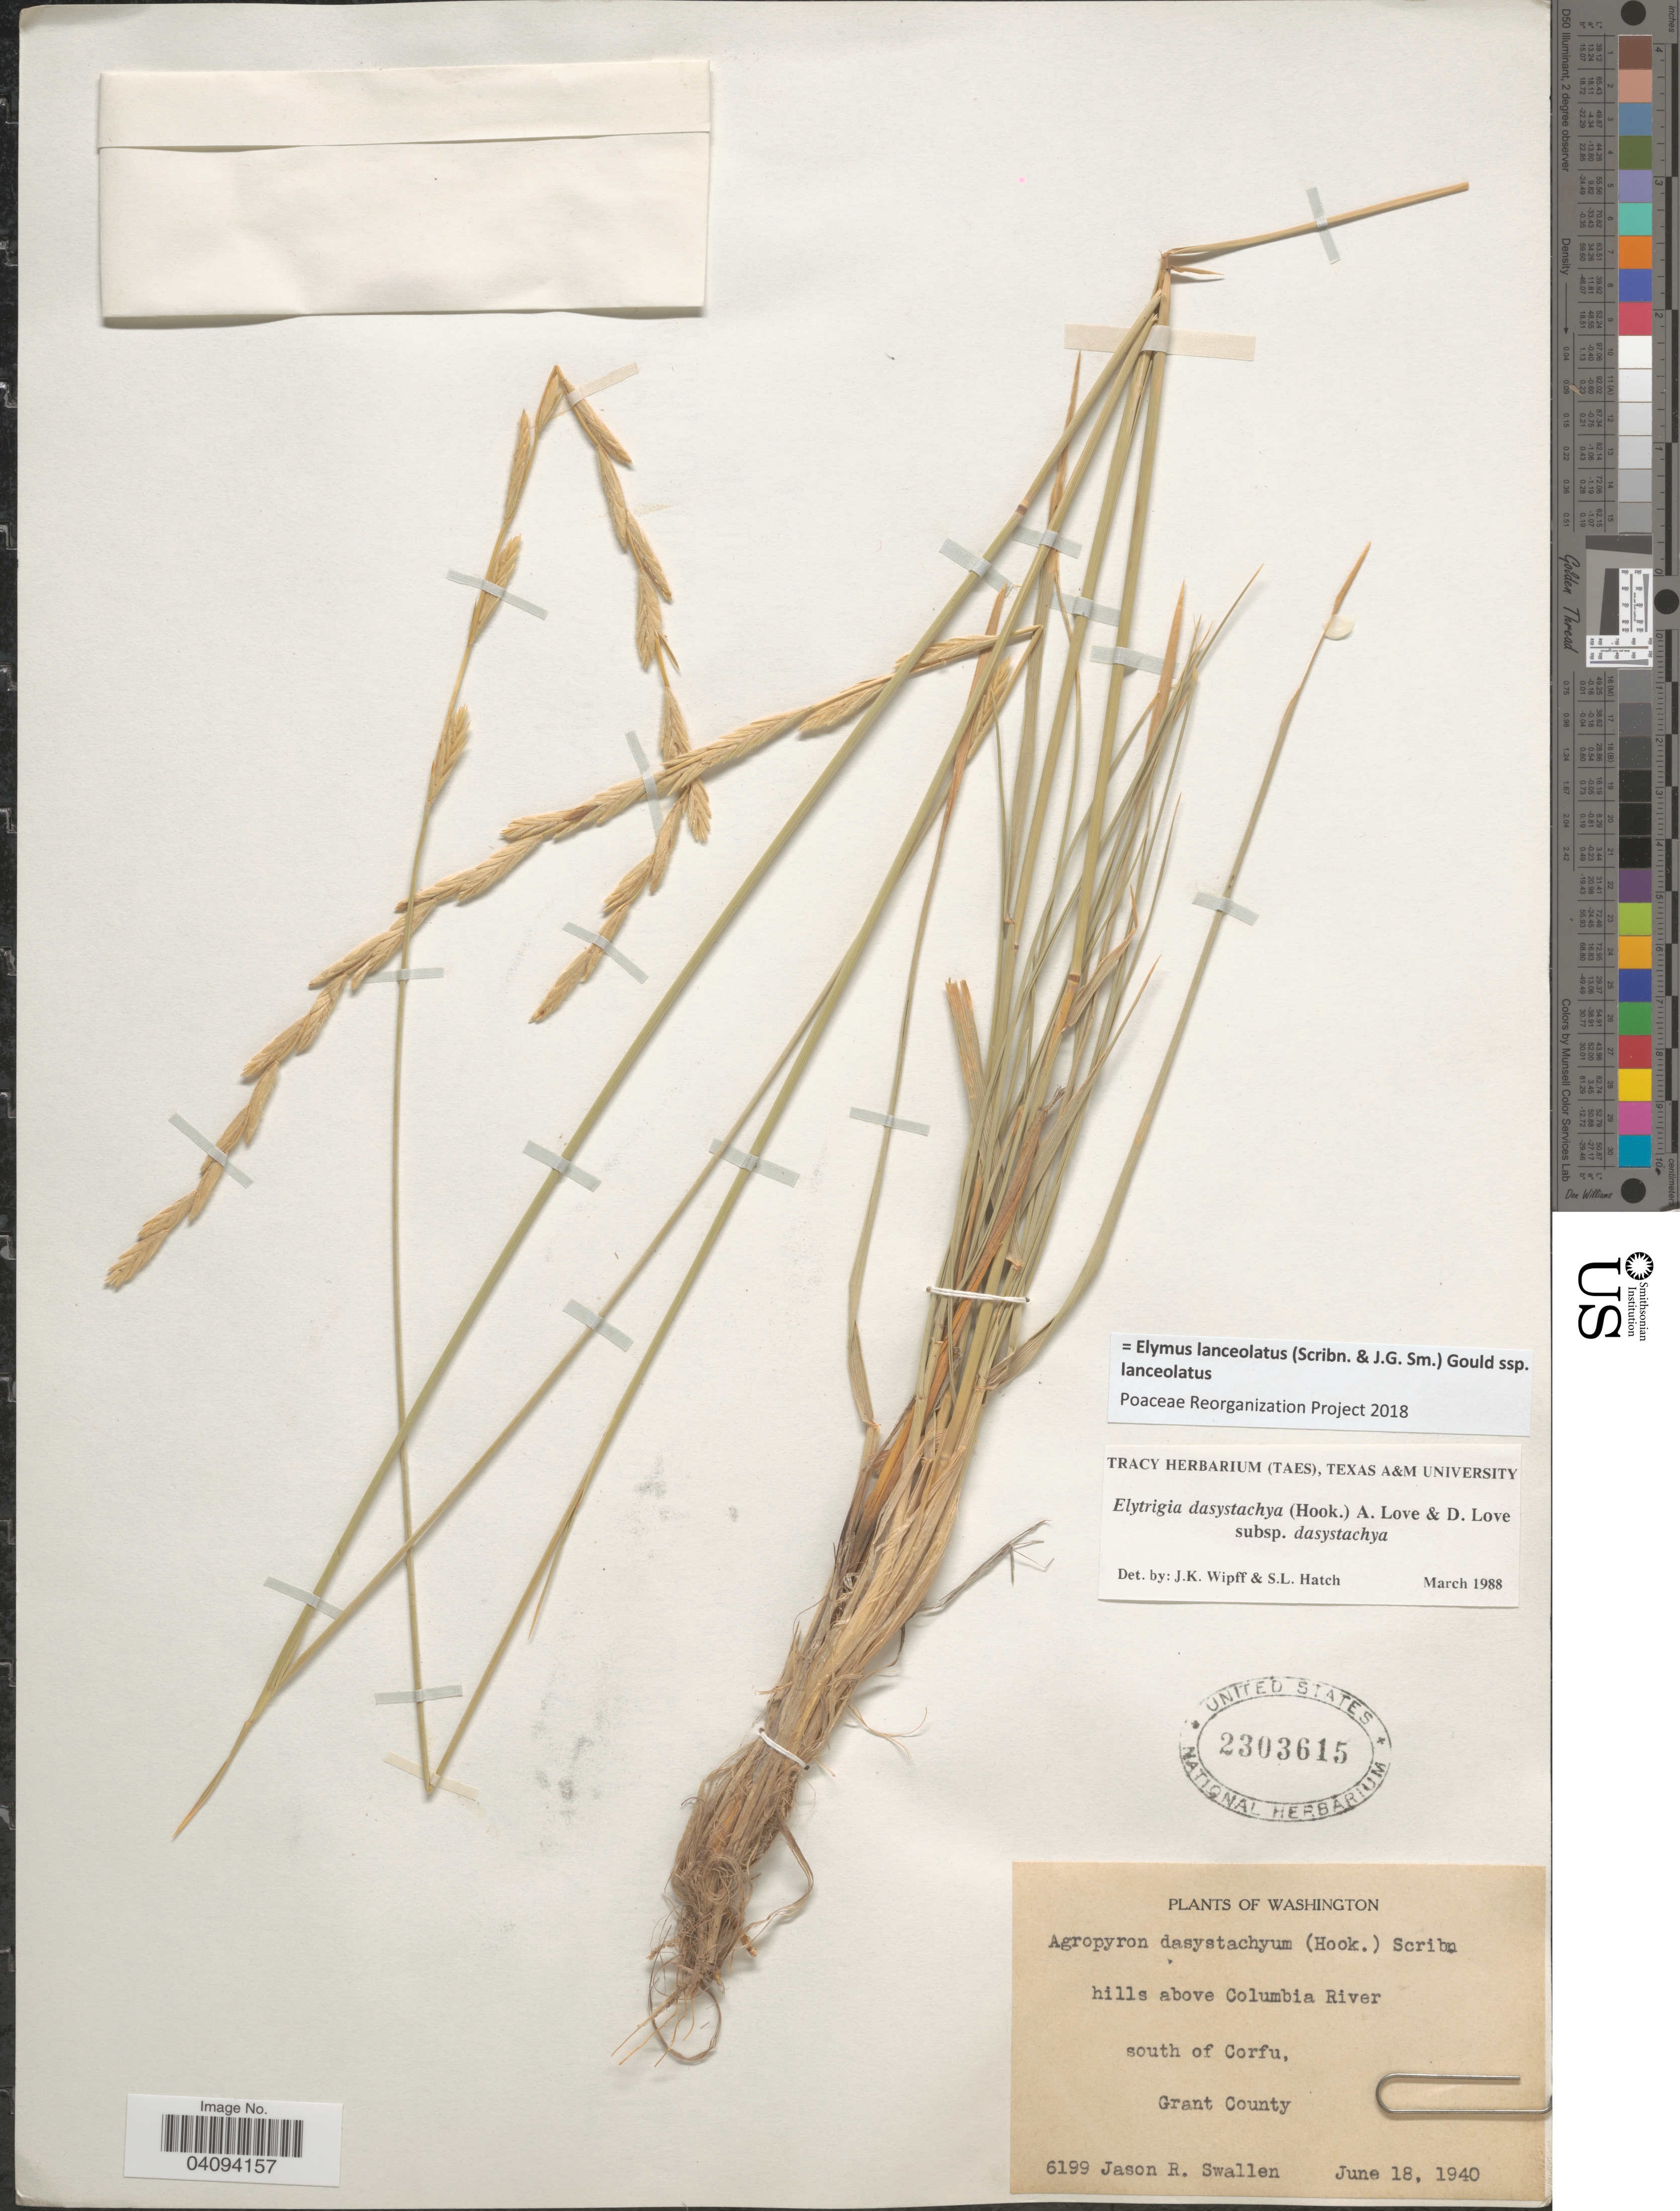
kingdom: Plantae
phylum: Tracheophyta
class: Liliopsida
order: Poales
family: Poaceae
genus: Elymus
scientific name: Elymus lanceolatus subsp. lanceolatus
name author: (Scribn. & J.G. Sm.) Gould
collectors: J. R. Swallen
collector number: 6199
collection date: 1940-06-18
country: United States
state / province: Washington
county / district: Grant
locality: Hills above Columbia River south of Corfu, Grant County.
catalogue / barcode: US 2303615